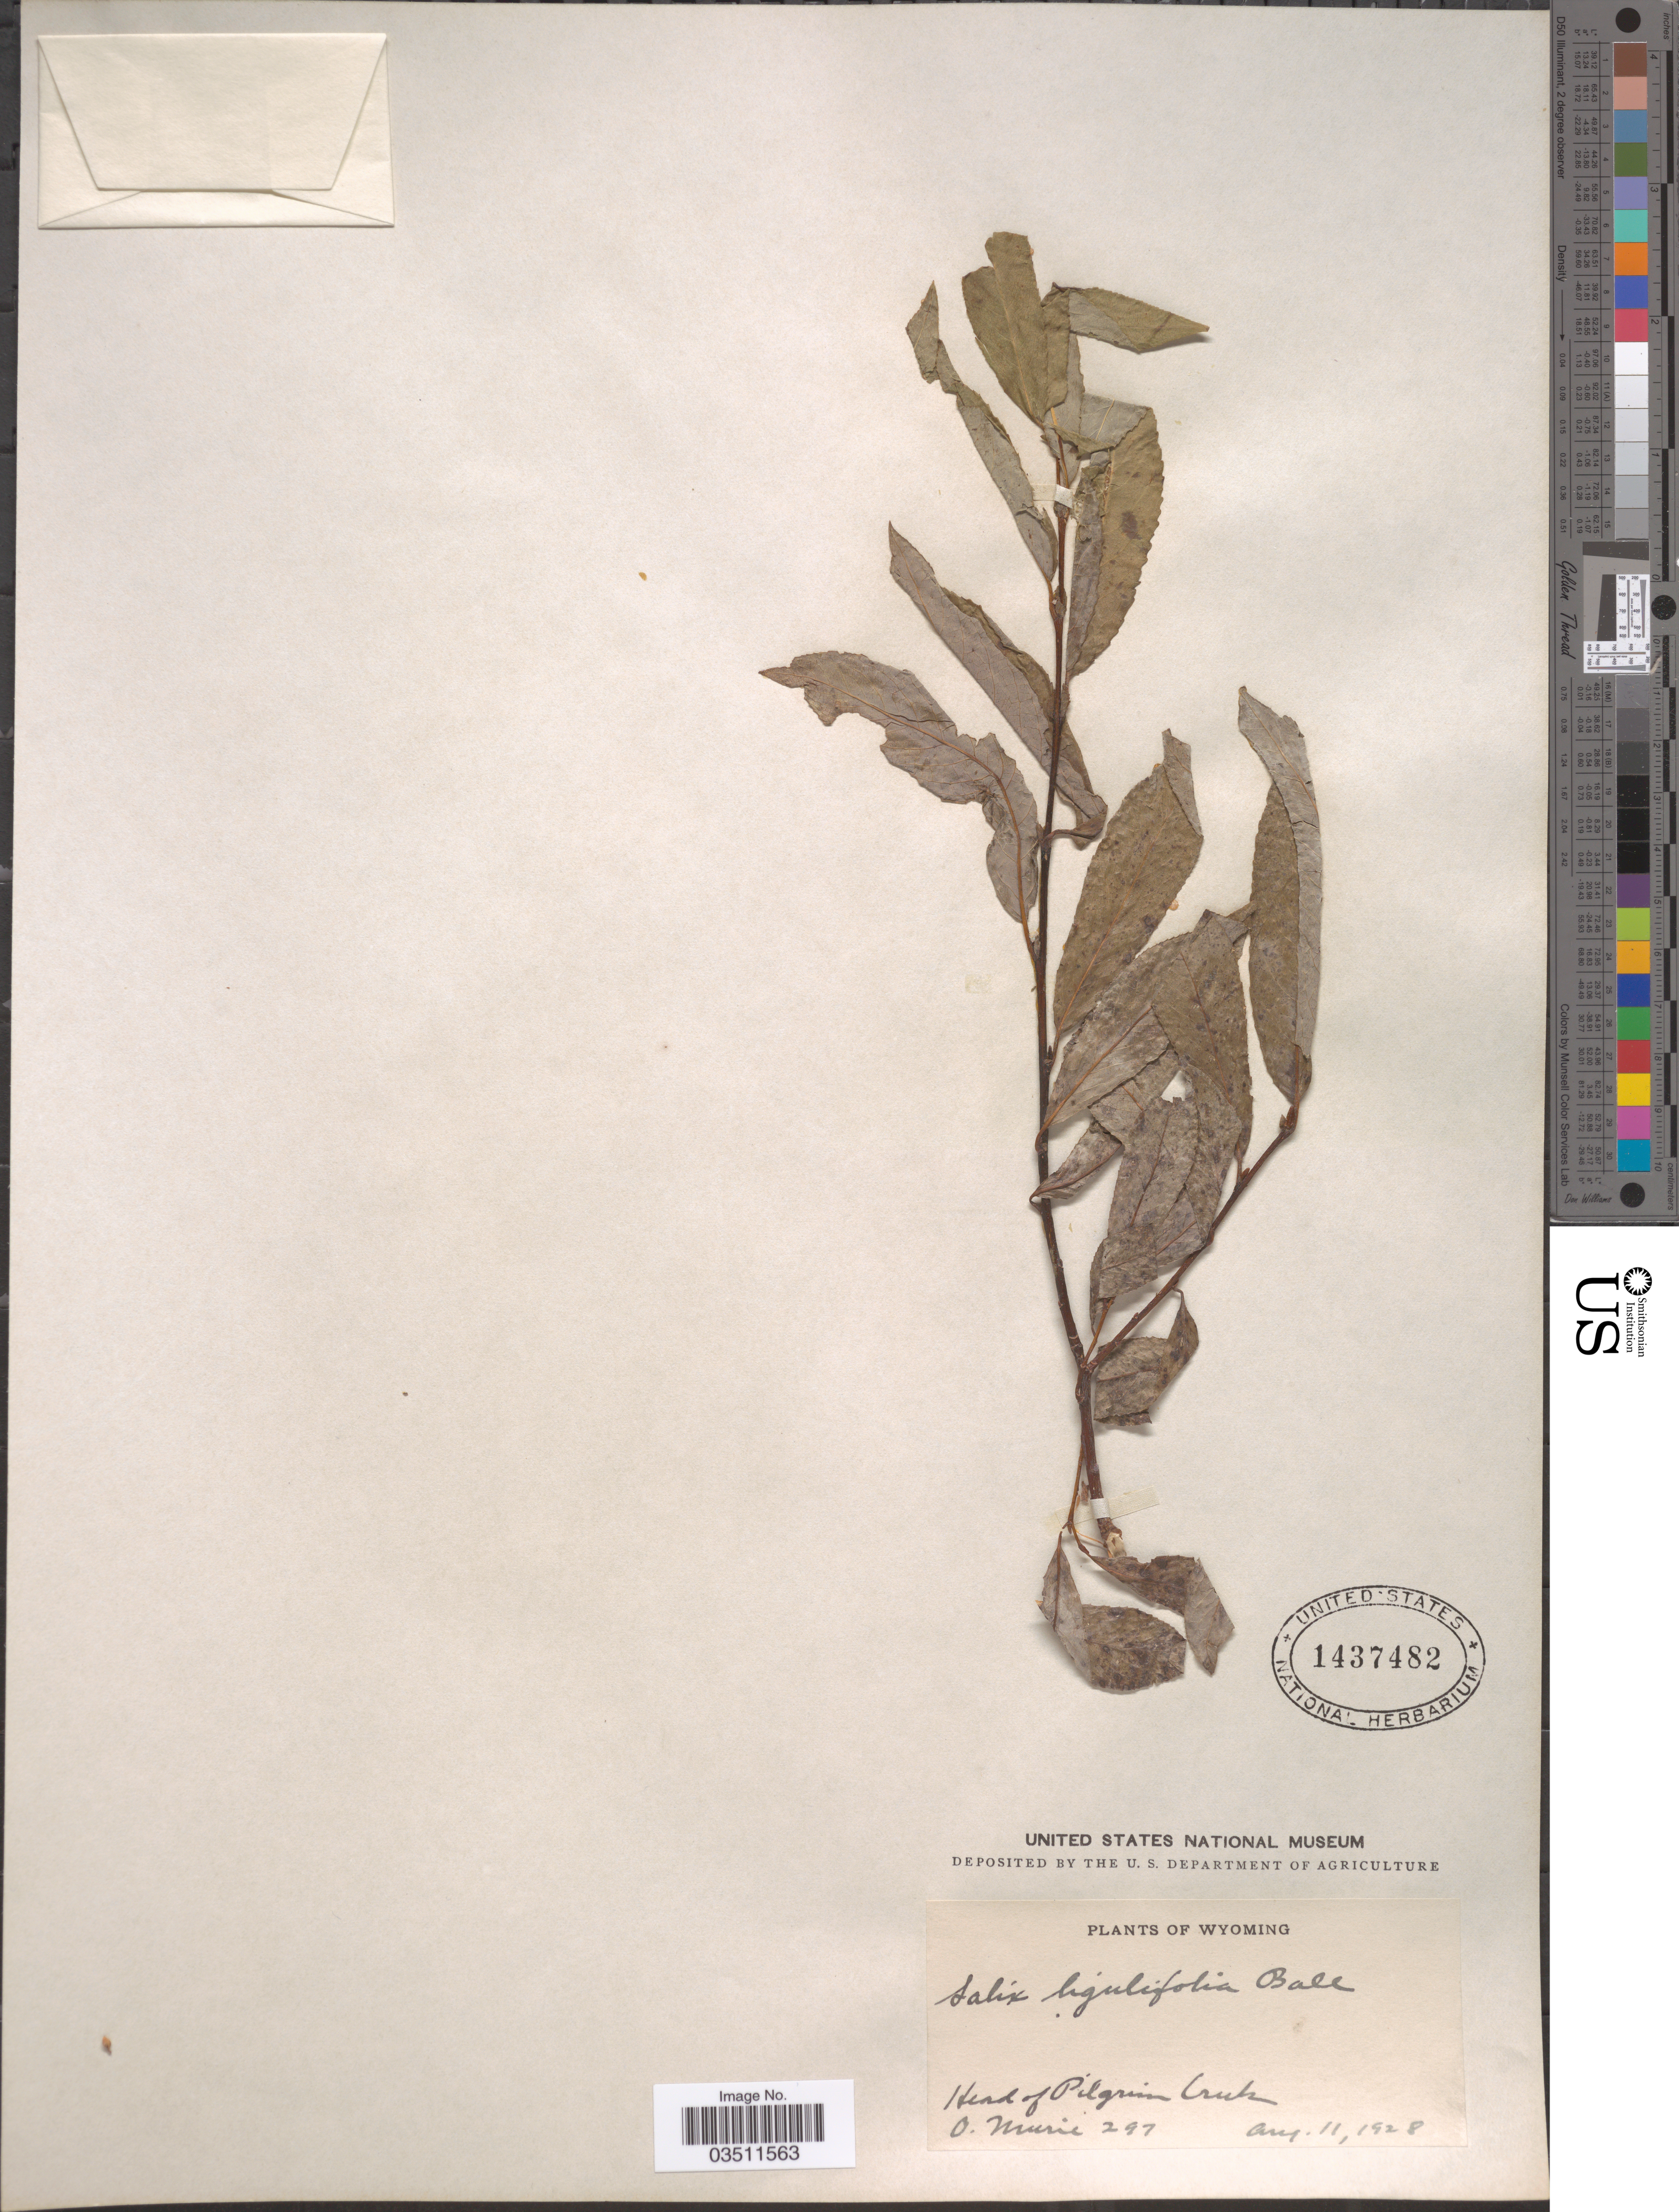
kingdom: Plantae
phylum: Tracheophyta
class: Magnoliopsida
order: Malpighiales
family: Salicaceae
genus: Salix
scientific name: Salix ligulifolia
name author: (C.R. Ball) C.R. Ball ex C.K. Schneid.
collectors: O. Murie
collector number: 297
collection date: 1928-08-11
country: United States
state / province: Wyoming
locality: Head of Pilgrim Creek.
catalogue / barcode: US 1437482